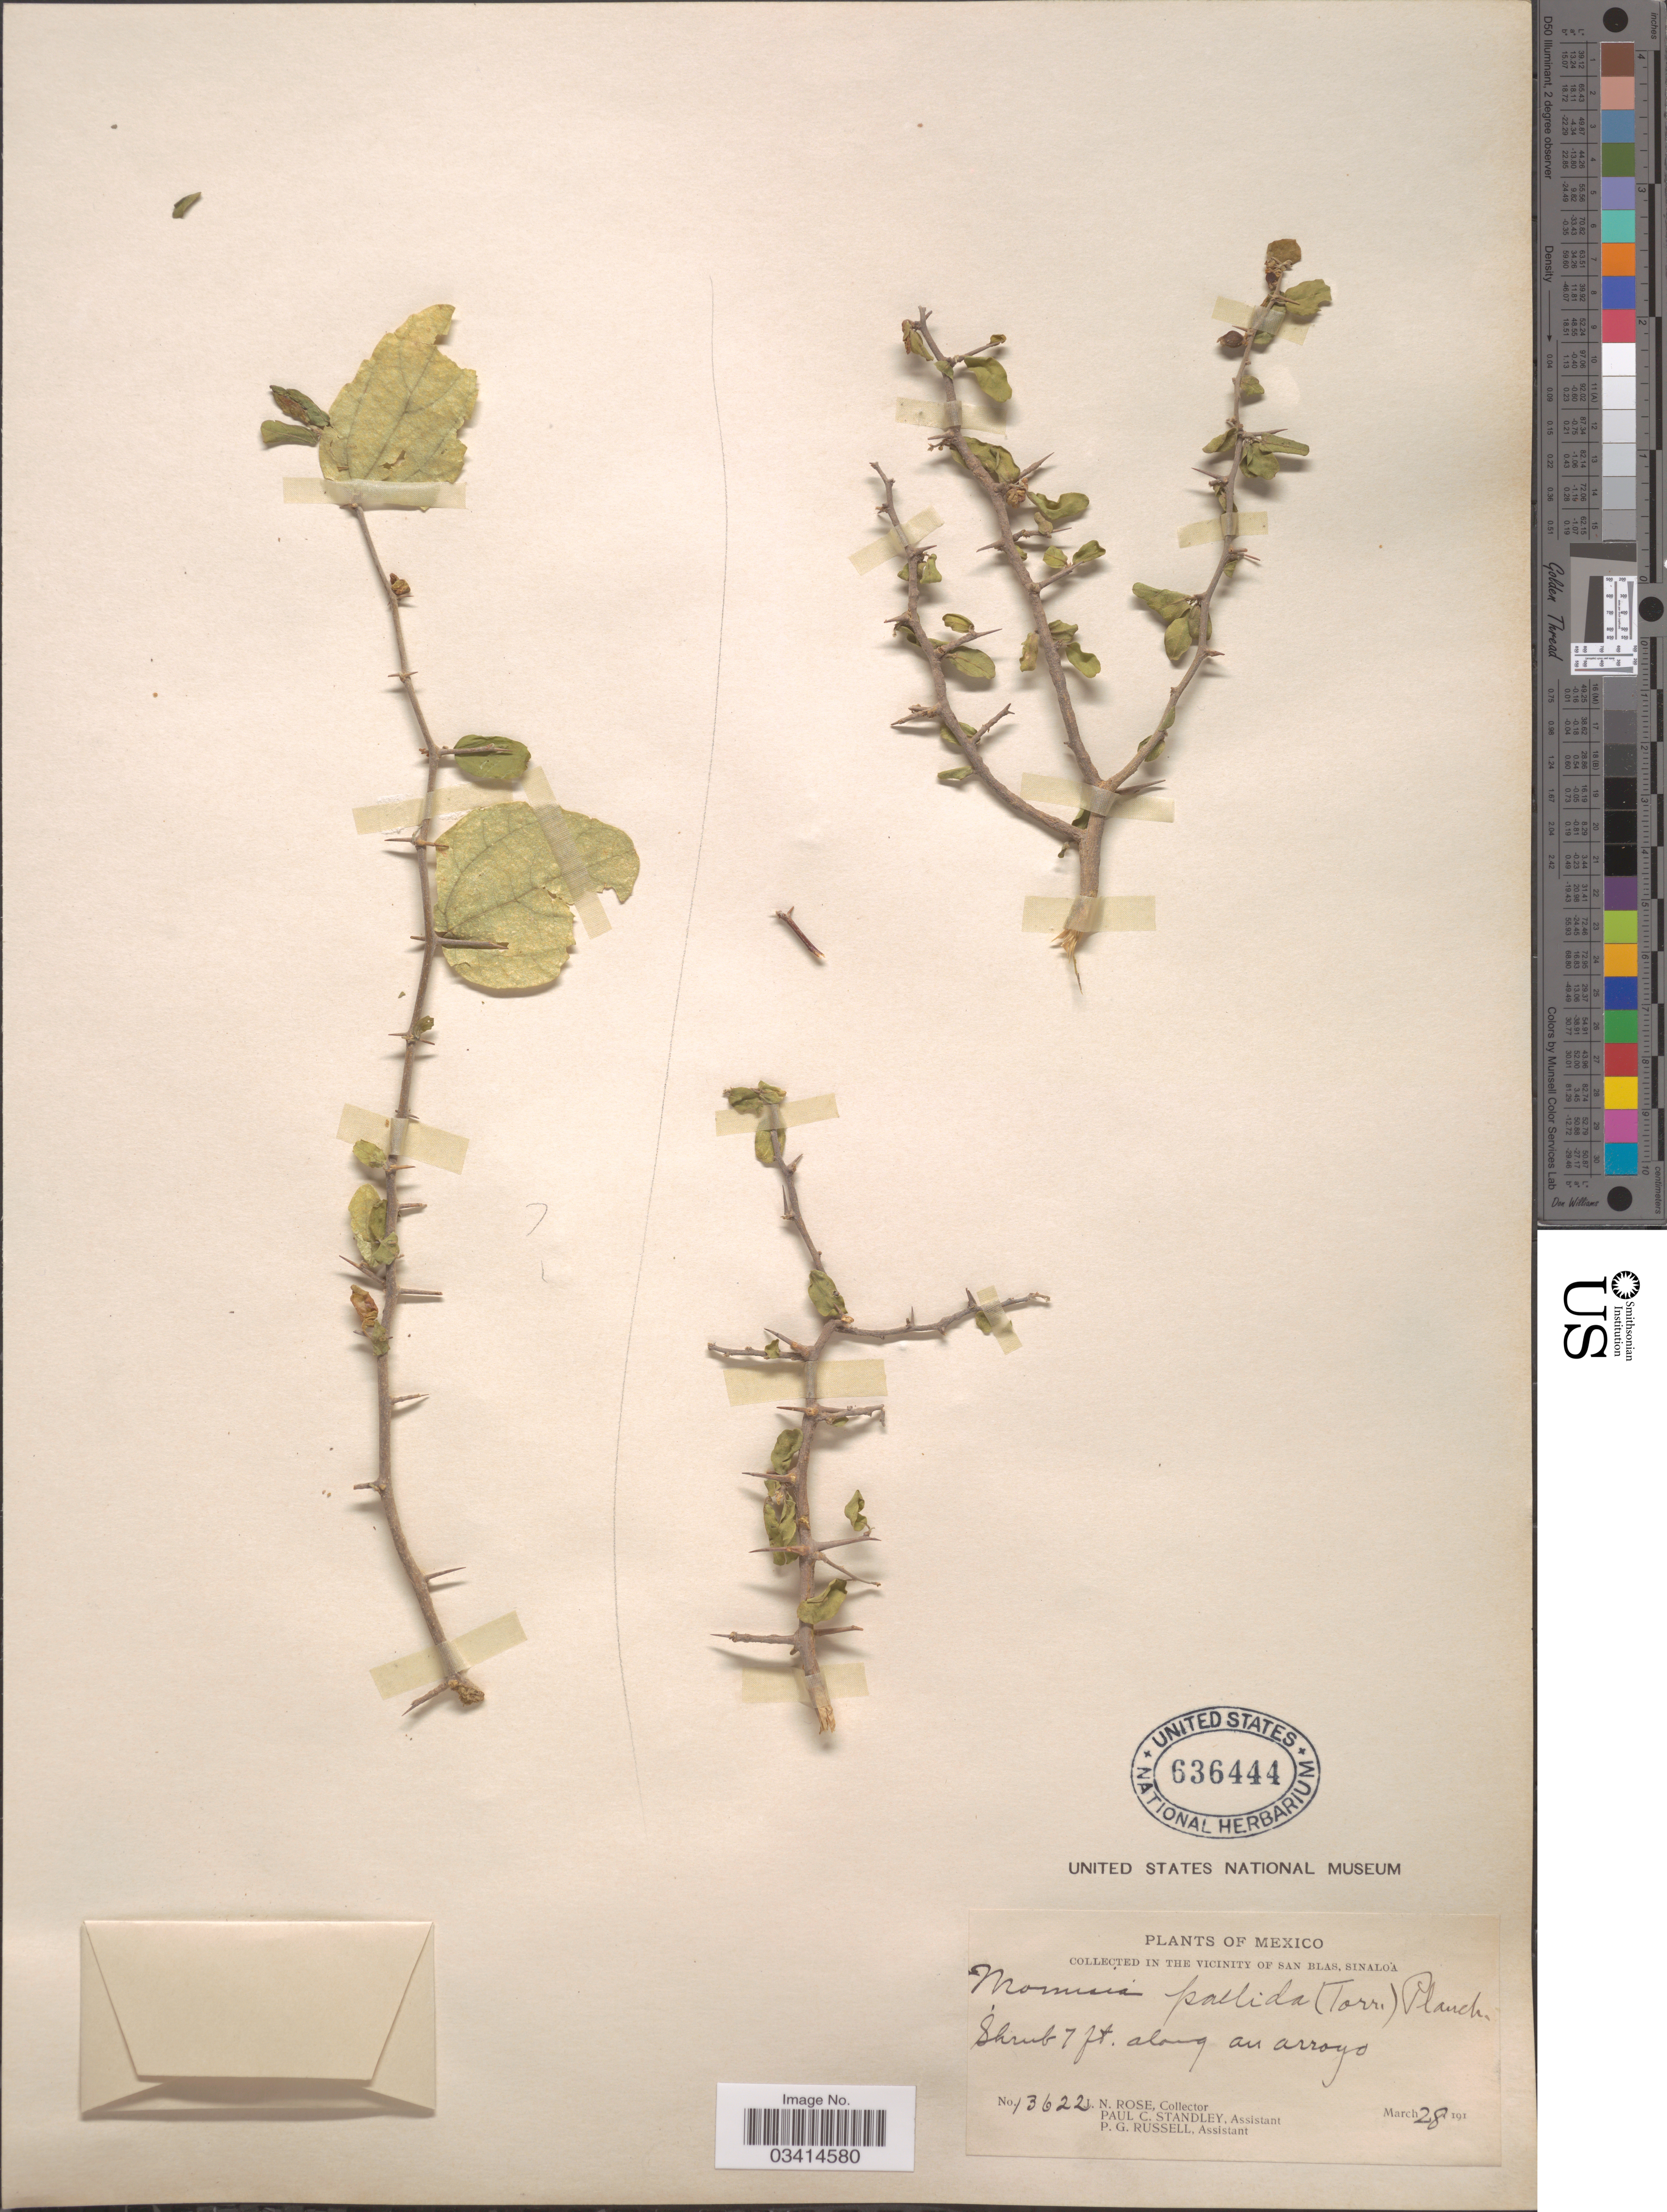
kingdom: Plantae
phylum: Tracheophyta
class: Magnoliopsida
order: Rosales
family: Cannabaceae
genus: Celtis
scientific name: Celtis pallida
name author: Torr. in Emory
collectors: J. N. Rose, P. C. Standley & P. G. Russell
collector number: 13622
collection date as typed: March, 28, 191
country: Mexico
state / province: Sinaloa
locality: In the vicinity of San Blas.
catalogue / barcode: US 636444